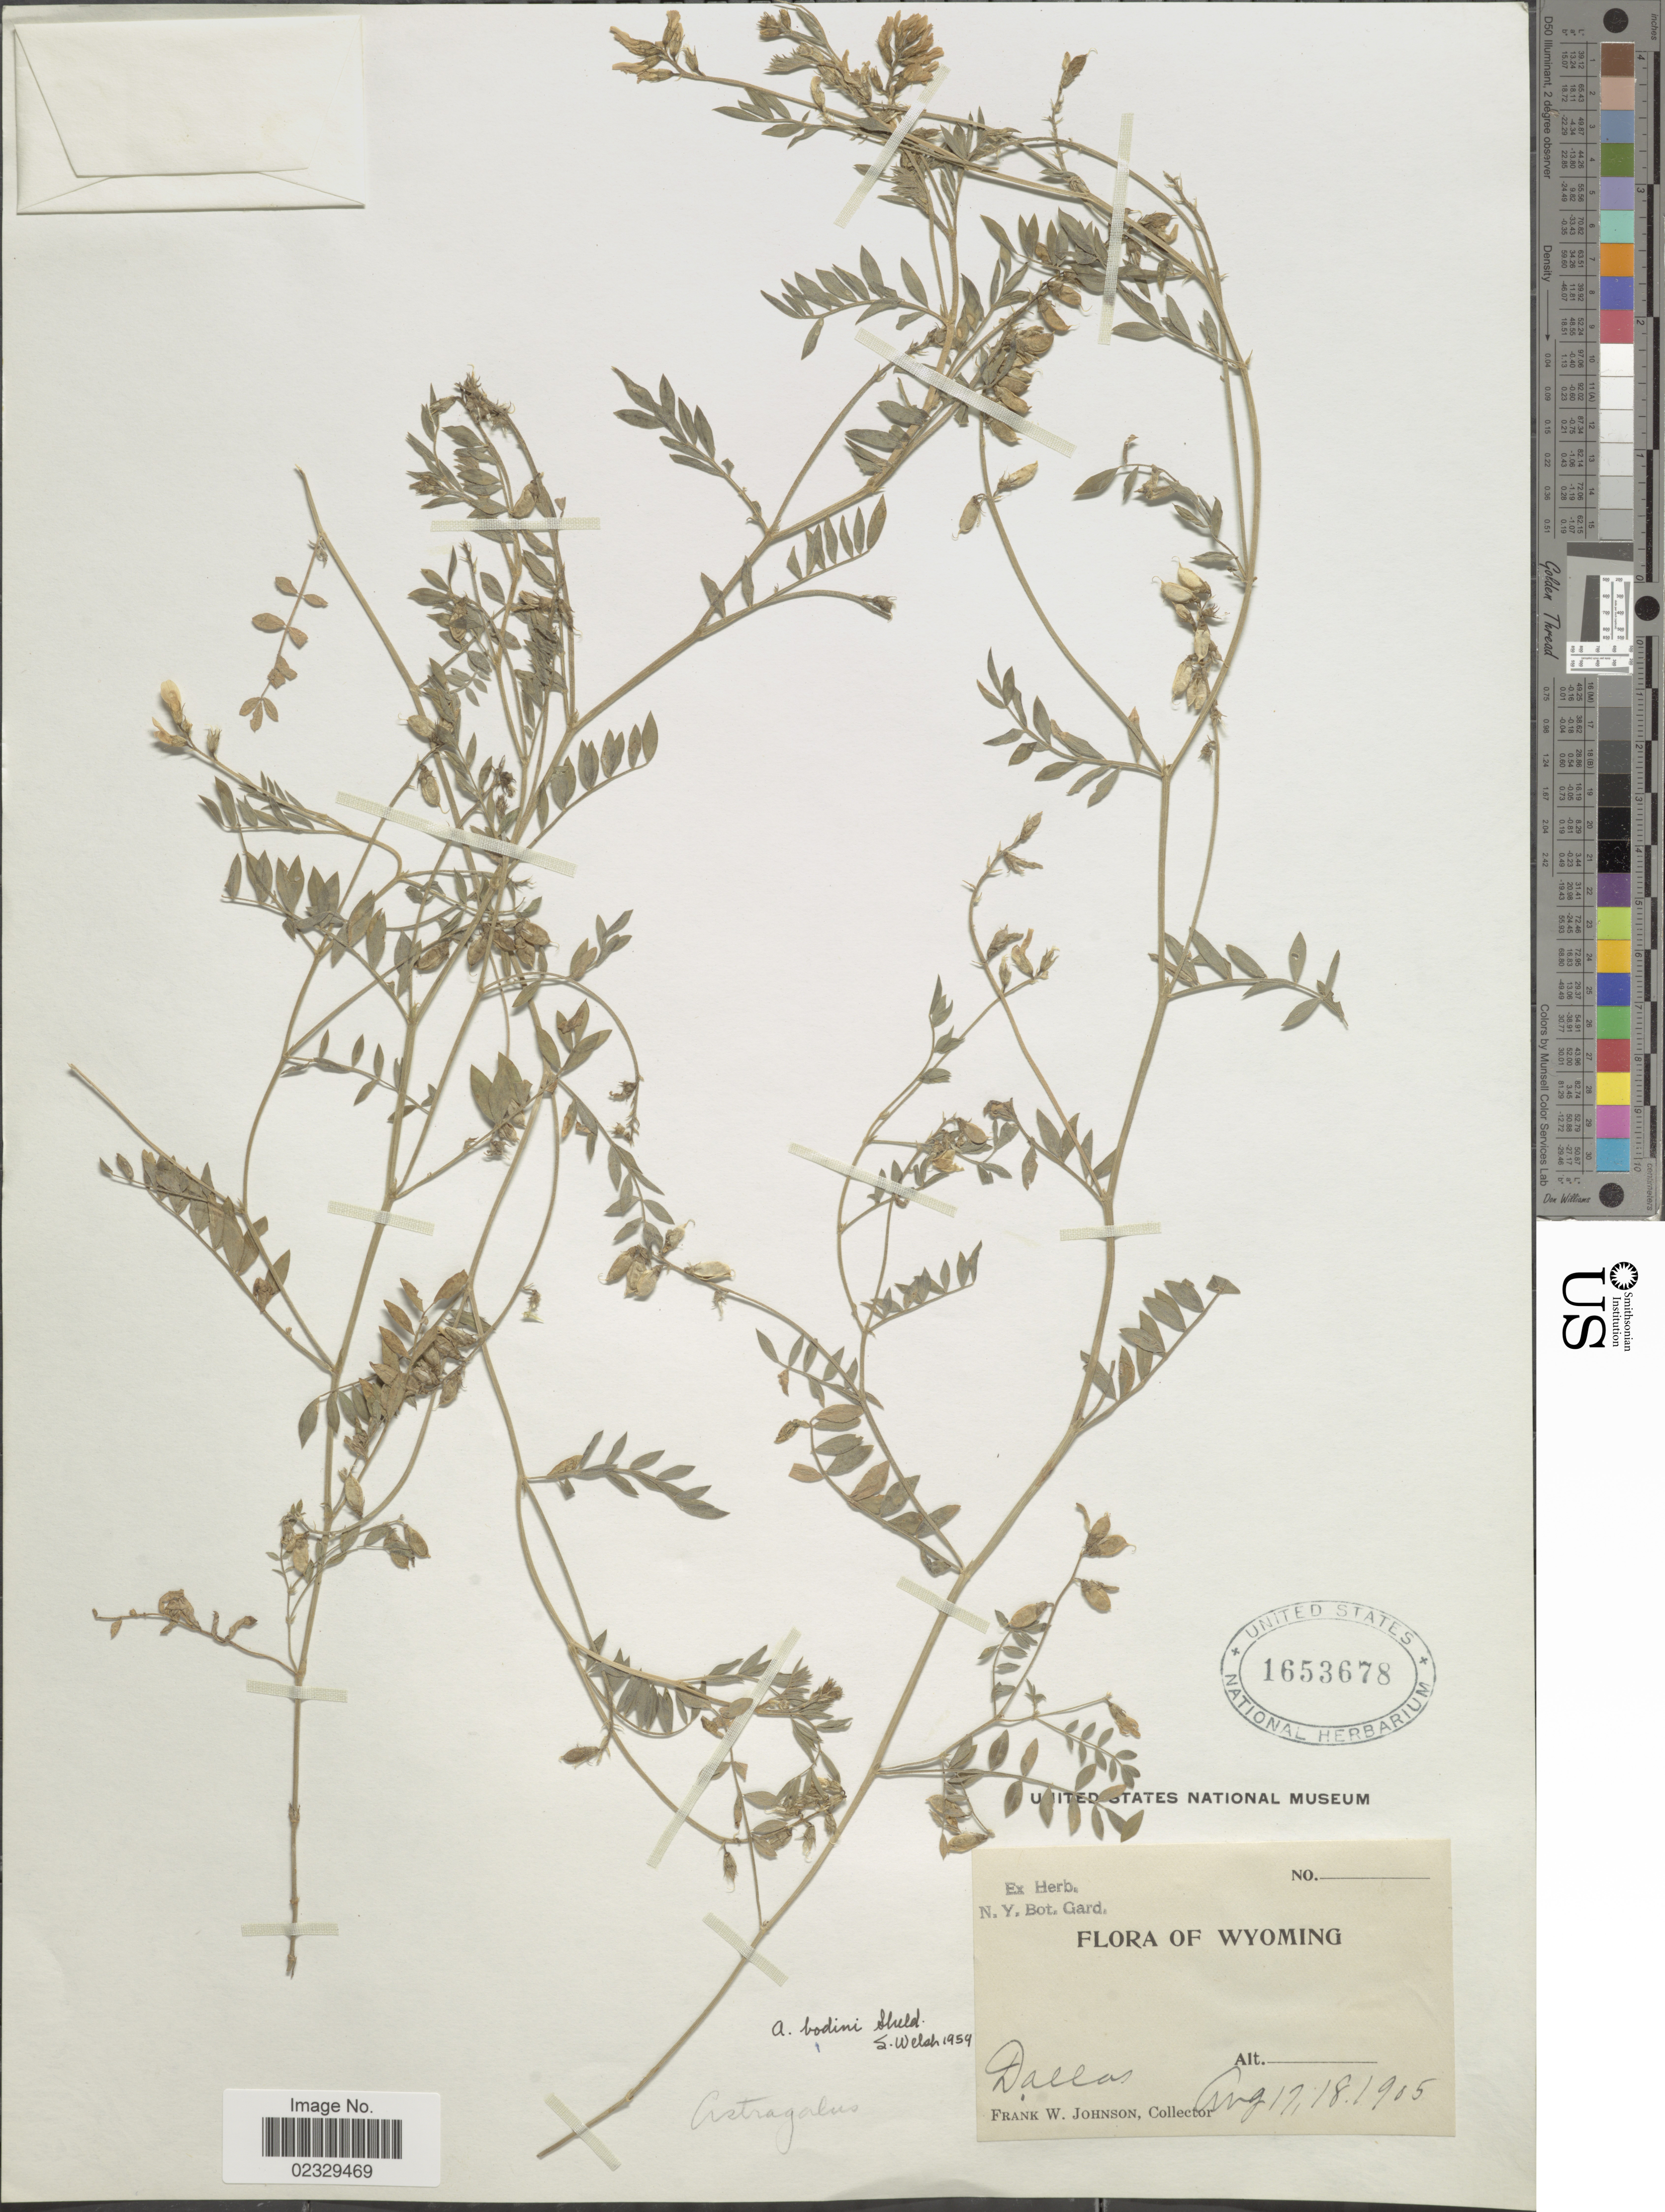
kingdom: Plantae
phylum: Tracheophyta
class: Magnoliopsida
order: Fabales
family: Fabaceae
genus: Astragalus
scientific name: Astragalus bodinii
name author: E. Sheld.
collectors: F. W. Johnson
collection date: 1905-08-17/1905-08-18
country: United States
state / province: Wyoming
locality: Dallas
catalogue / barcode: US 1653678